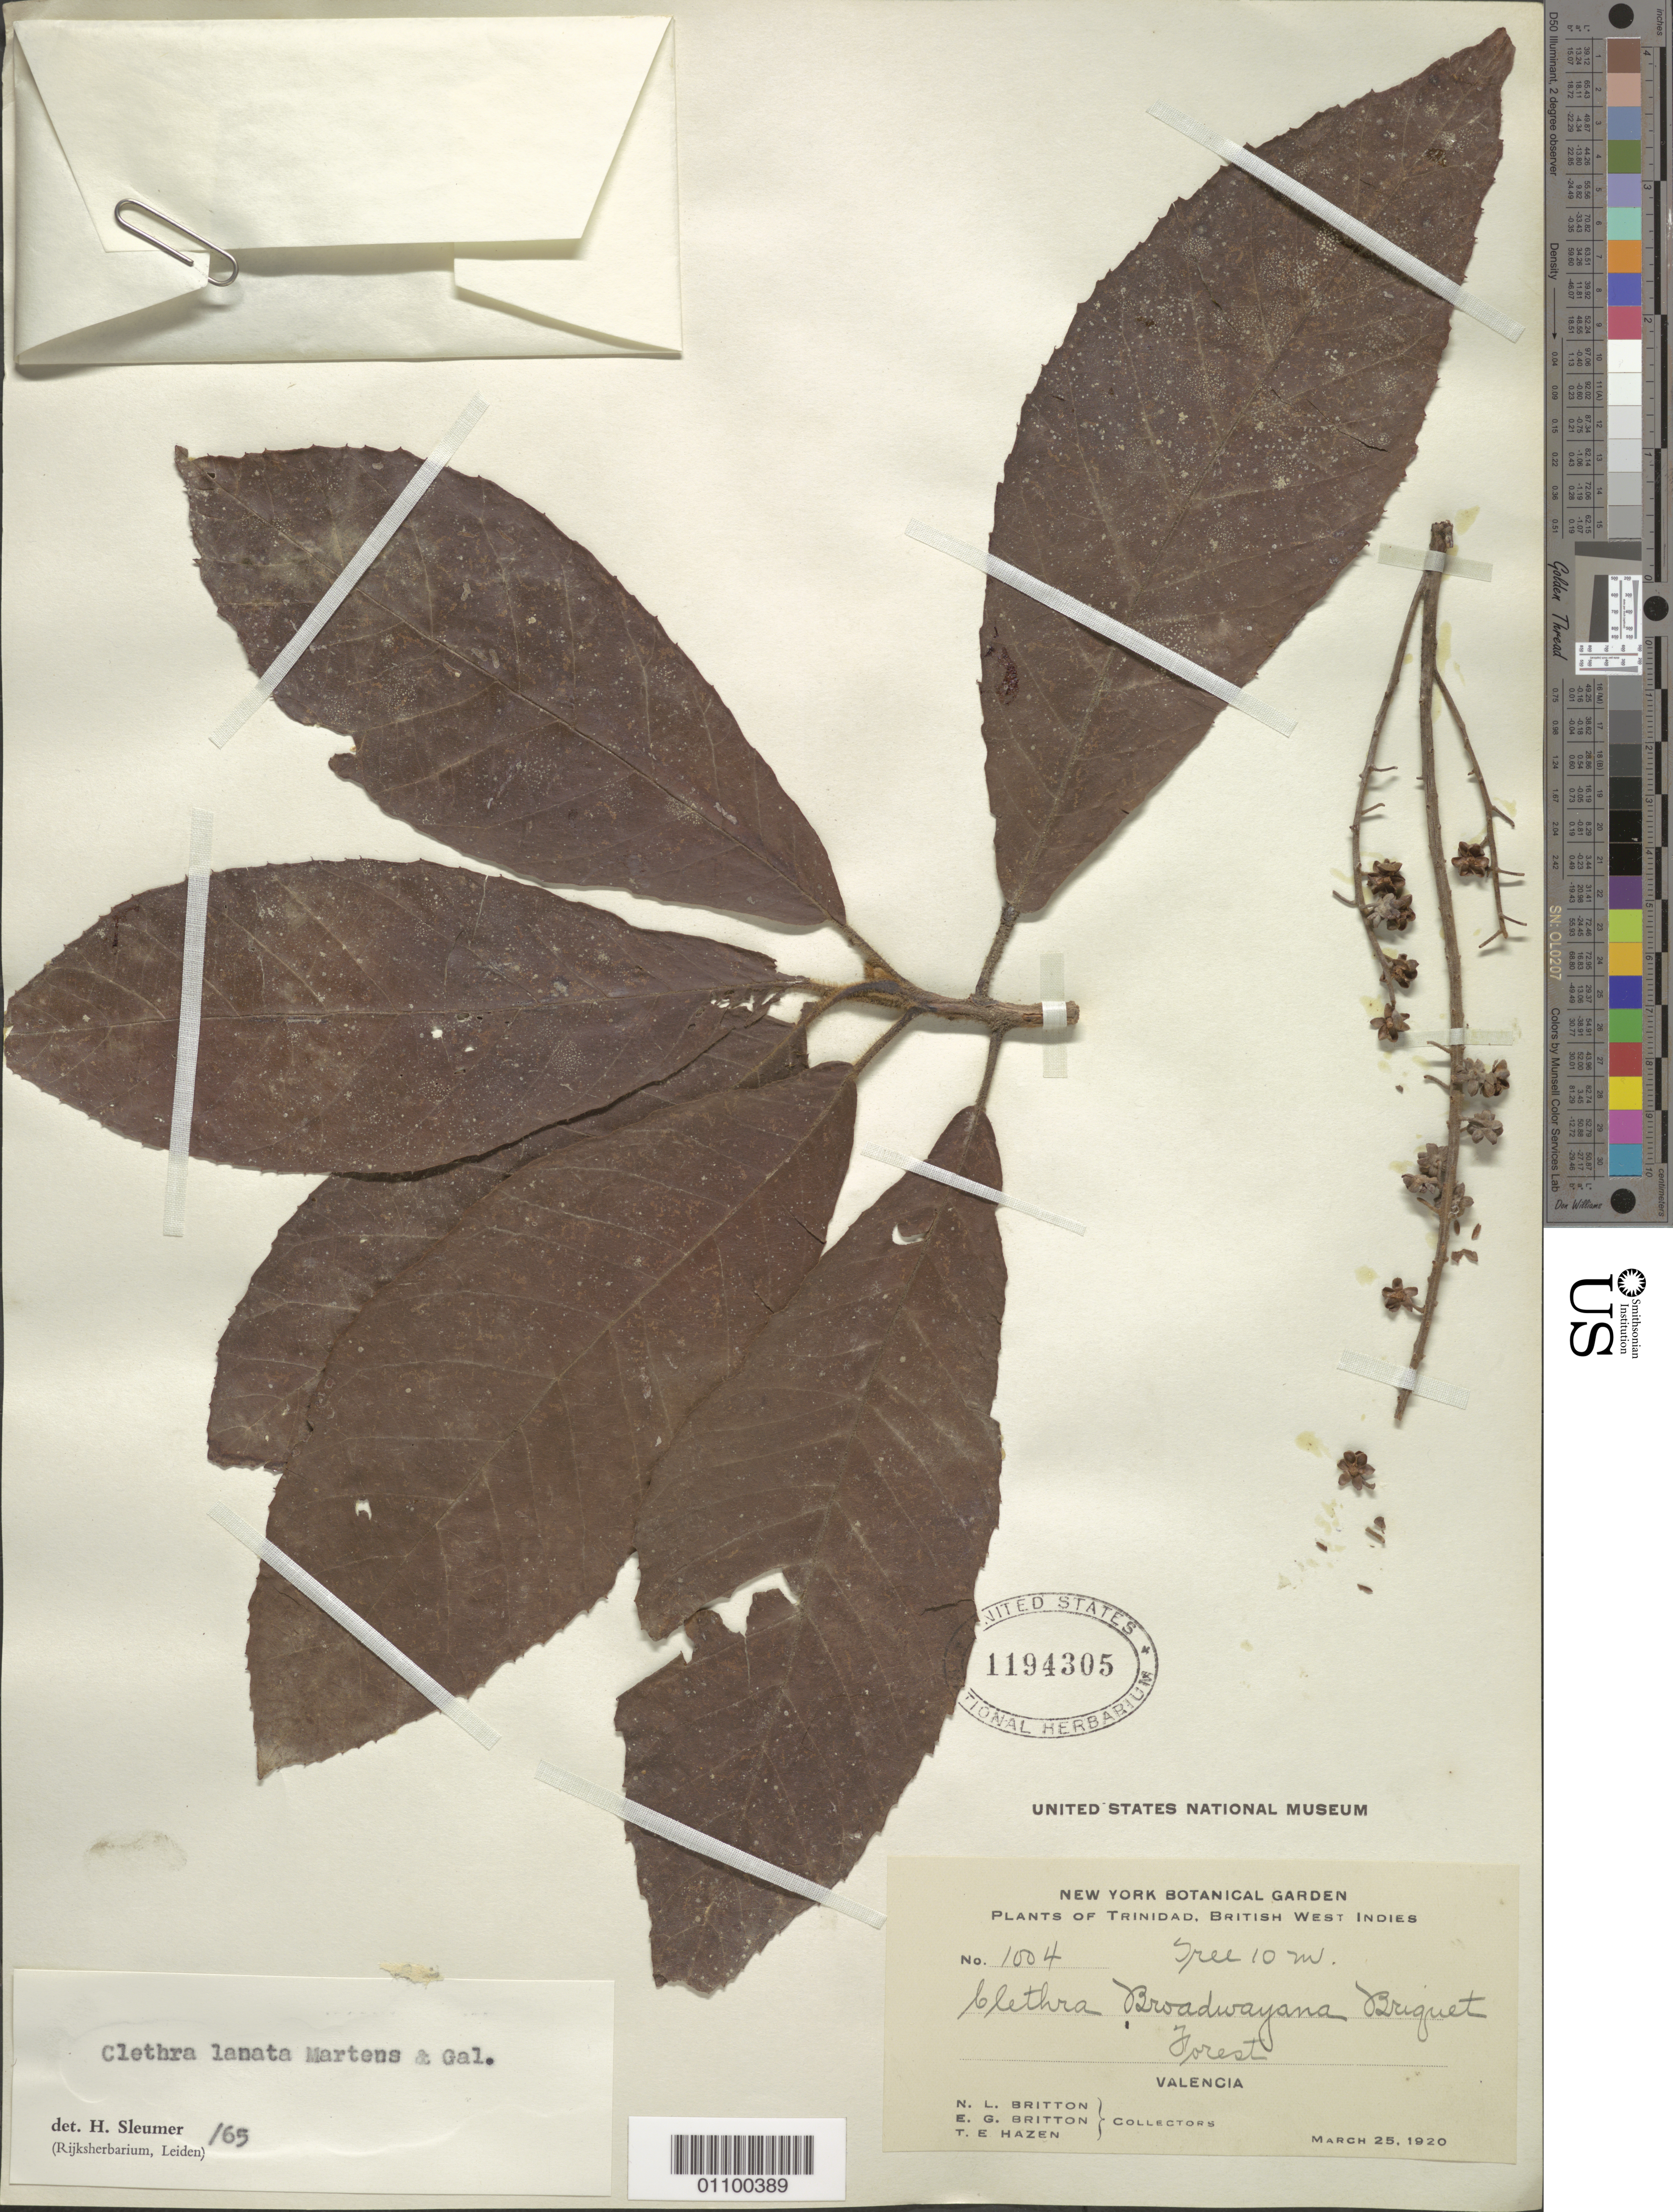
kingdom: Plantae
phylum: Tracheophyta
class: Magnoliopsida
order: Ericales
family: Clethraceae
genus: Clethra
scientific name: Clethra lanata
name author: M. Martens & Galeotti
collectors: N. Britton, E. G. Britton & T. E. Hazen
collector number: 1004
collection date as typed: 25 Mar 1920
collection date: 1920-03-25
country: Trinidad and Tobago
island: Trinidad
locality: Valencia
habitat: forest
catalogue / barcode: US 1194305